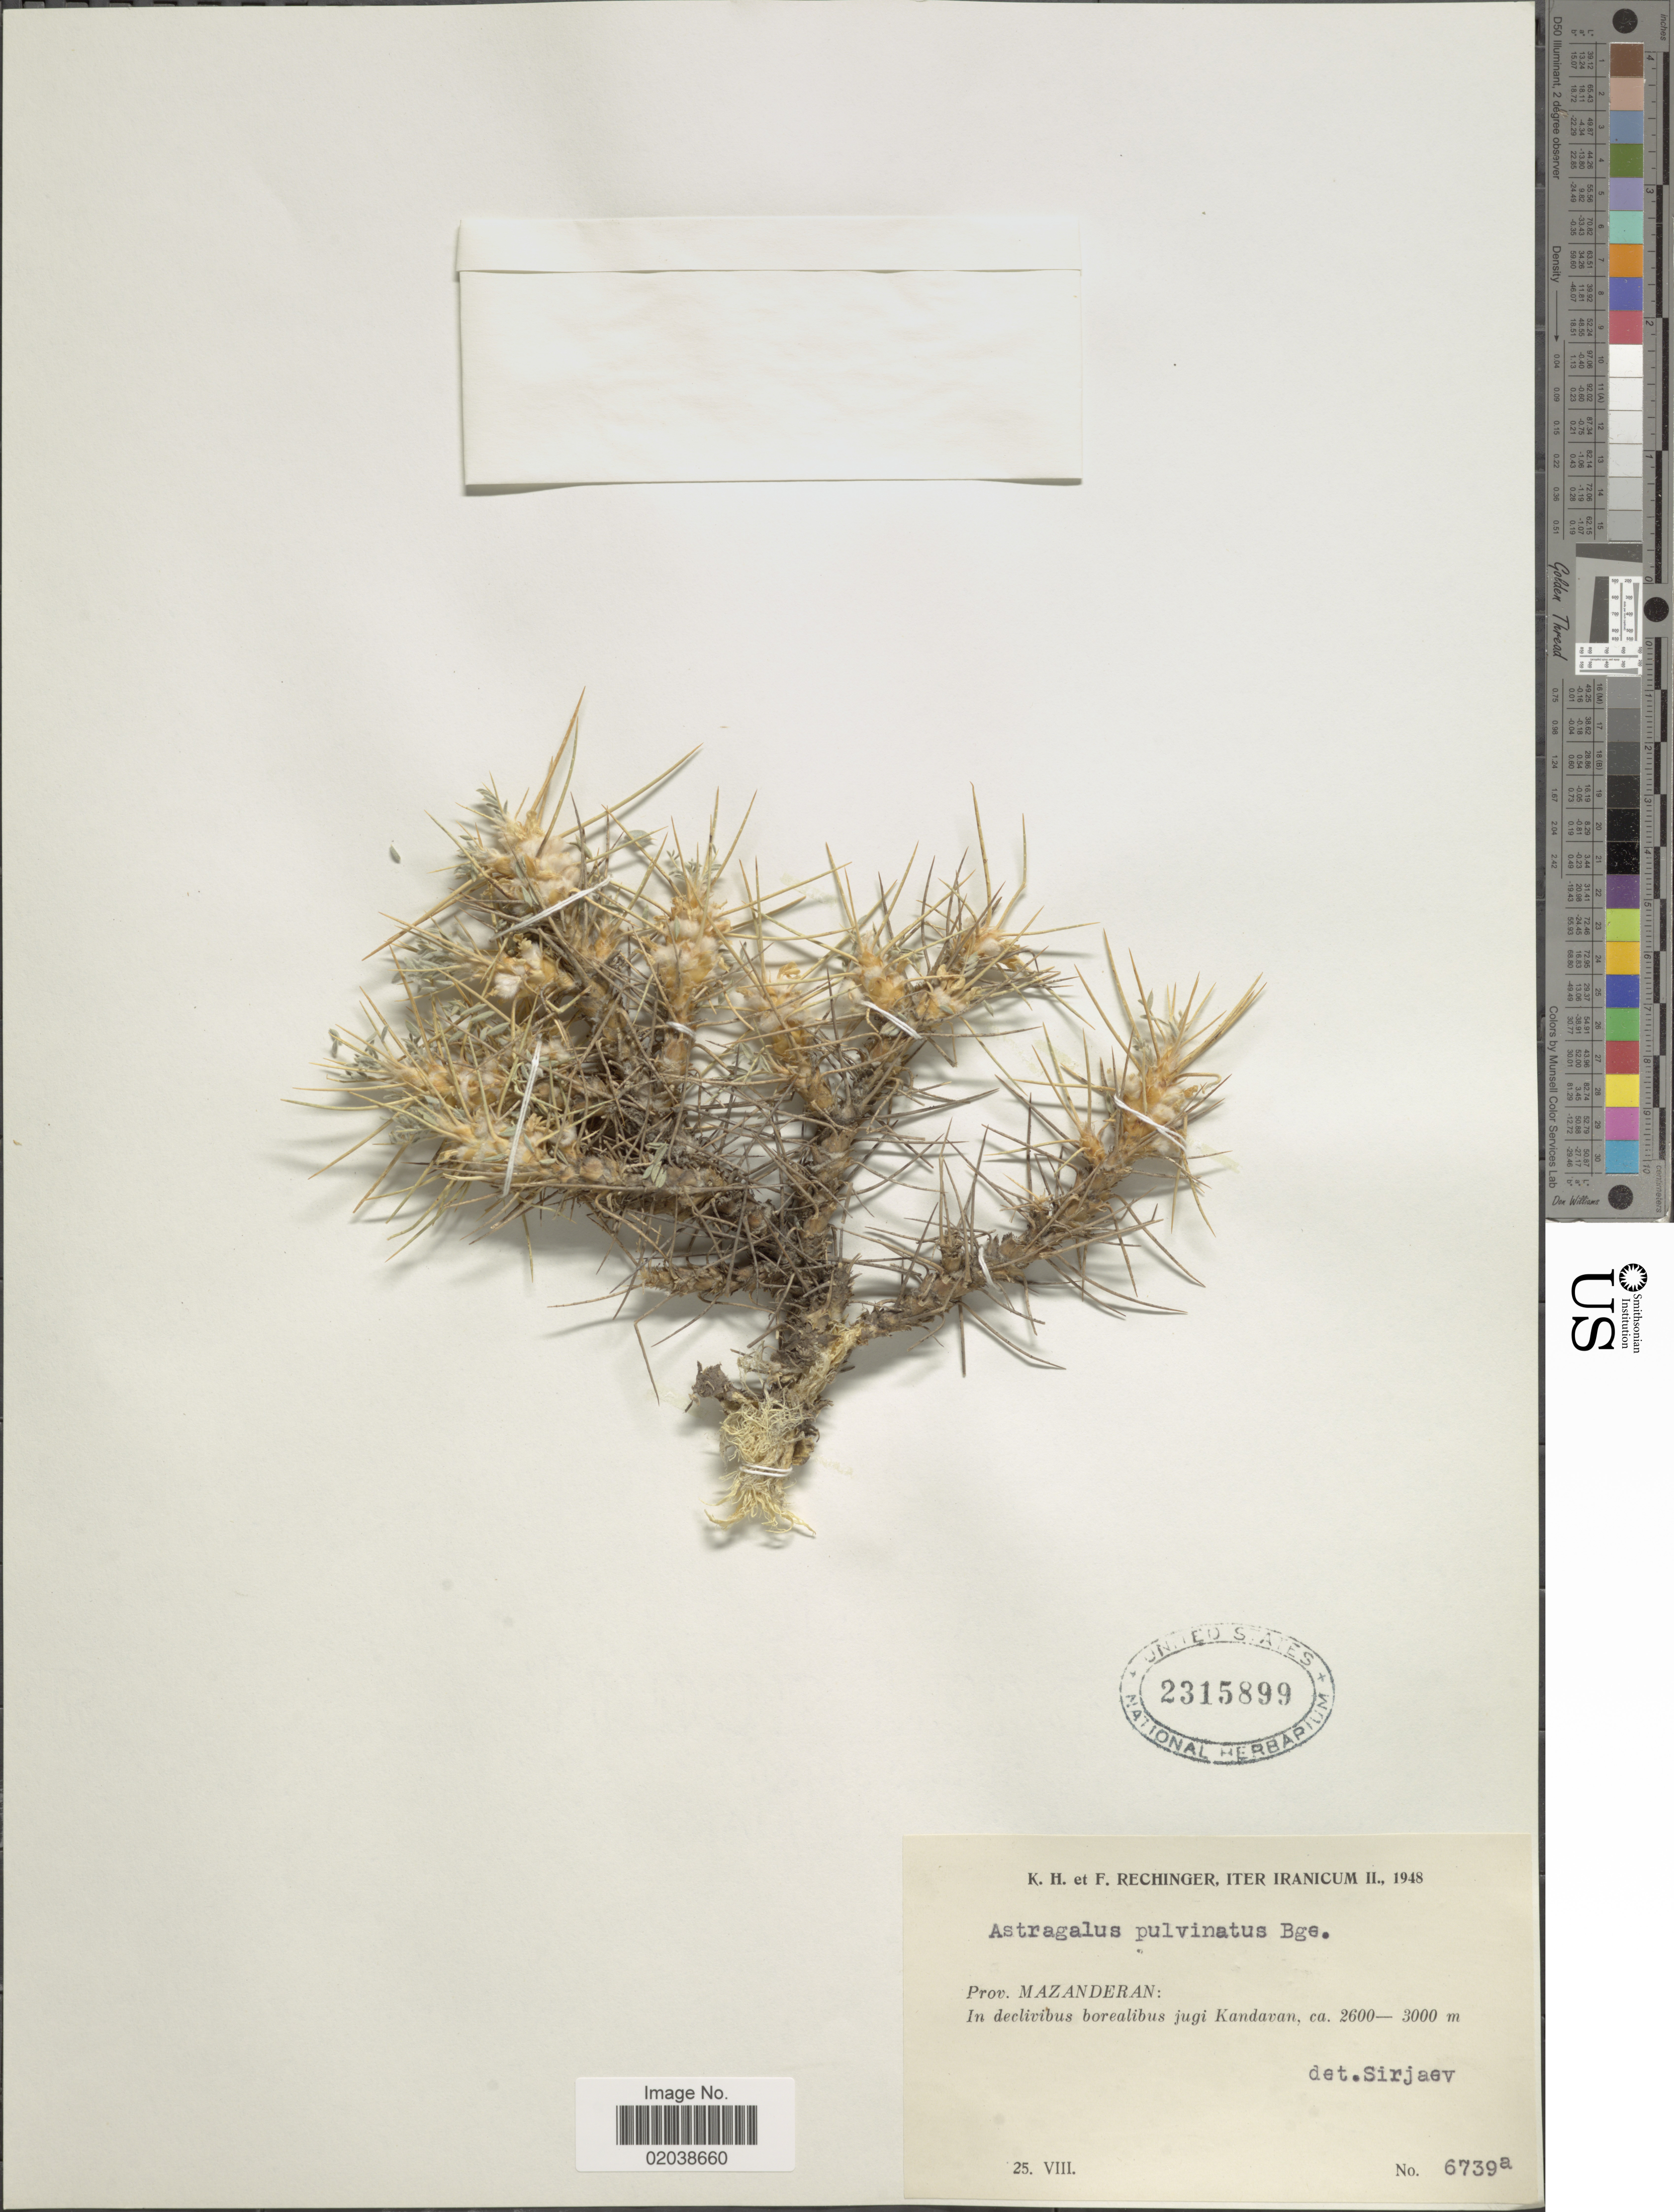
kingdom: Plantae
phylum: Tracheophyta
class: Magnoliopsida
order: Fabales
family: Fabaceae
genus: Astragalus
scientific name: Astragalus pulvinatus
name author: Bunge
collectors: K. H. Rechinger & F. Rechinger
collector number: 6739a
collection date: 1948-08-25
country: Iran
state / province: Mazandaran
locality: Iranicum. Prov. Mazanderan: In declivibus borealis jugi Kandavan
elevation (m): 2600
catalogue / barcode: US 2315899